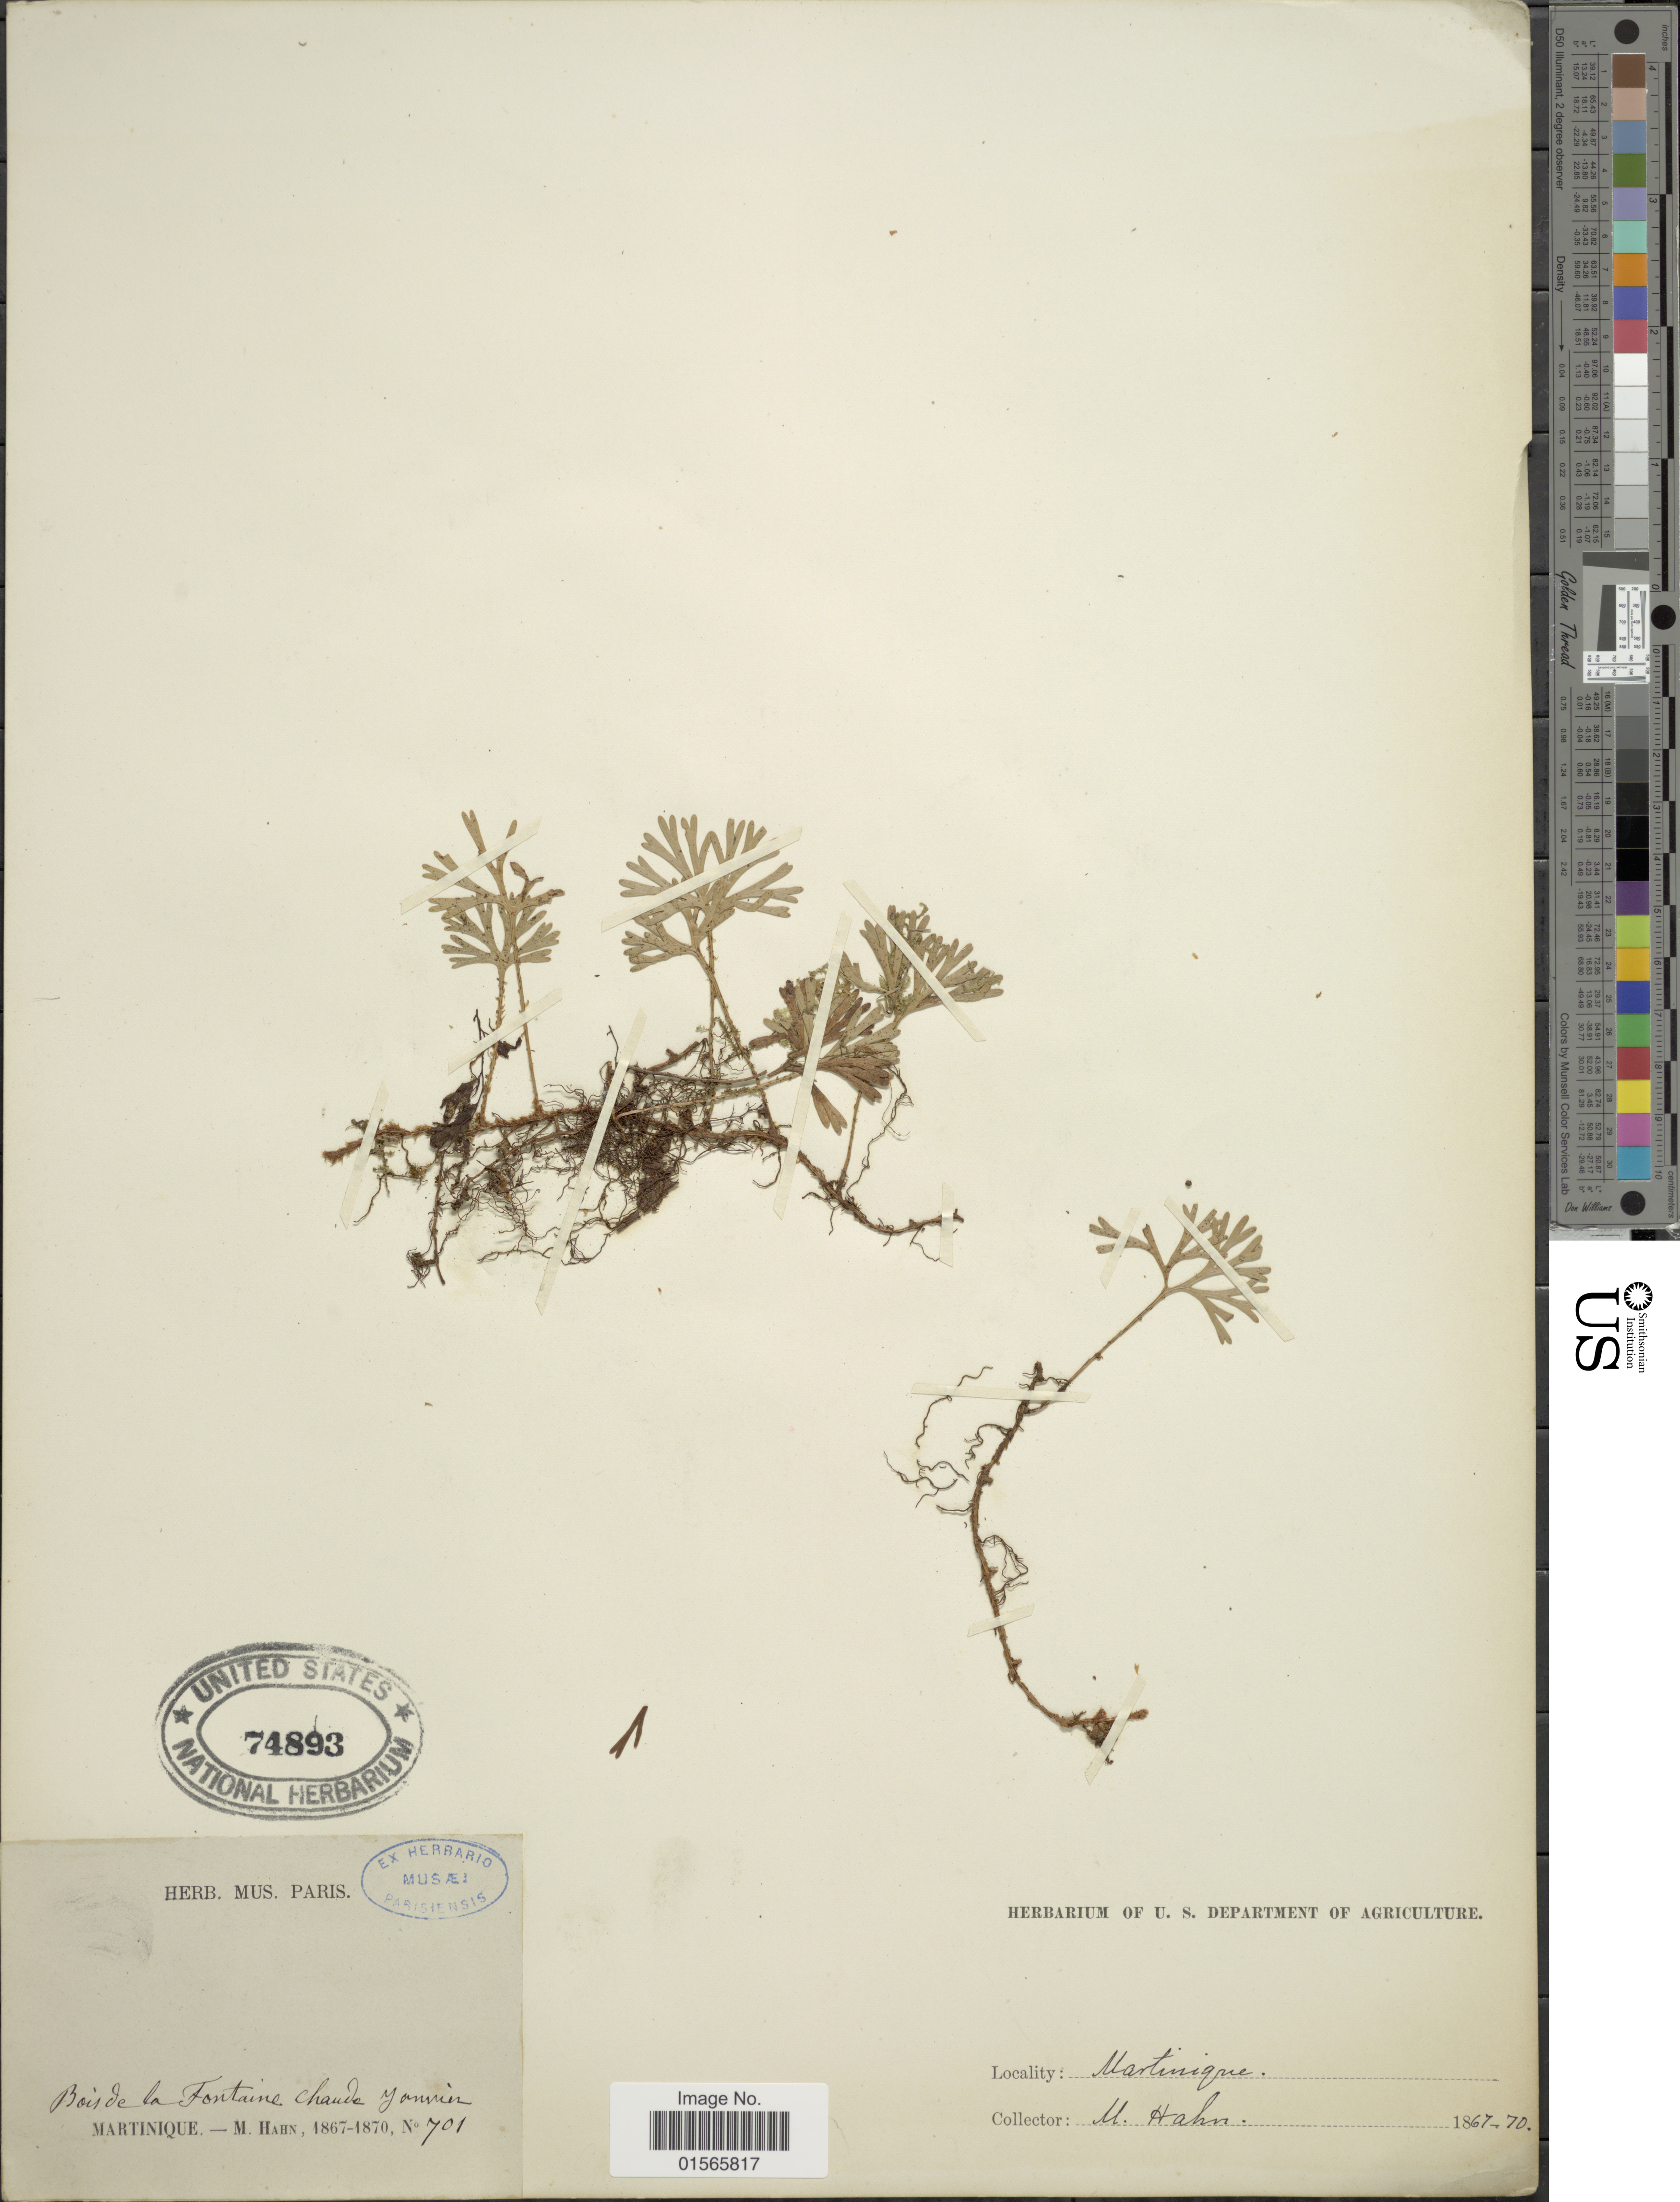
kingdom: Plantae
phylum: Tracheophyta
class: Polypodiopsida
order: Polypodiales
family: Dryopteridaceae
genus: Elaphoglossum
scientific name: Elaphoglossum peltatum f. peltatum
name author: (Sw.) Urb.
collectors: M. Hahn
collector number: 701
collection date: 1867/1870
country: Martinique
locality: Bois de la Fontaine chaude [illegible text]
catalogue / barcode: US 74893